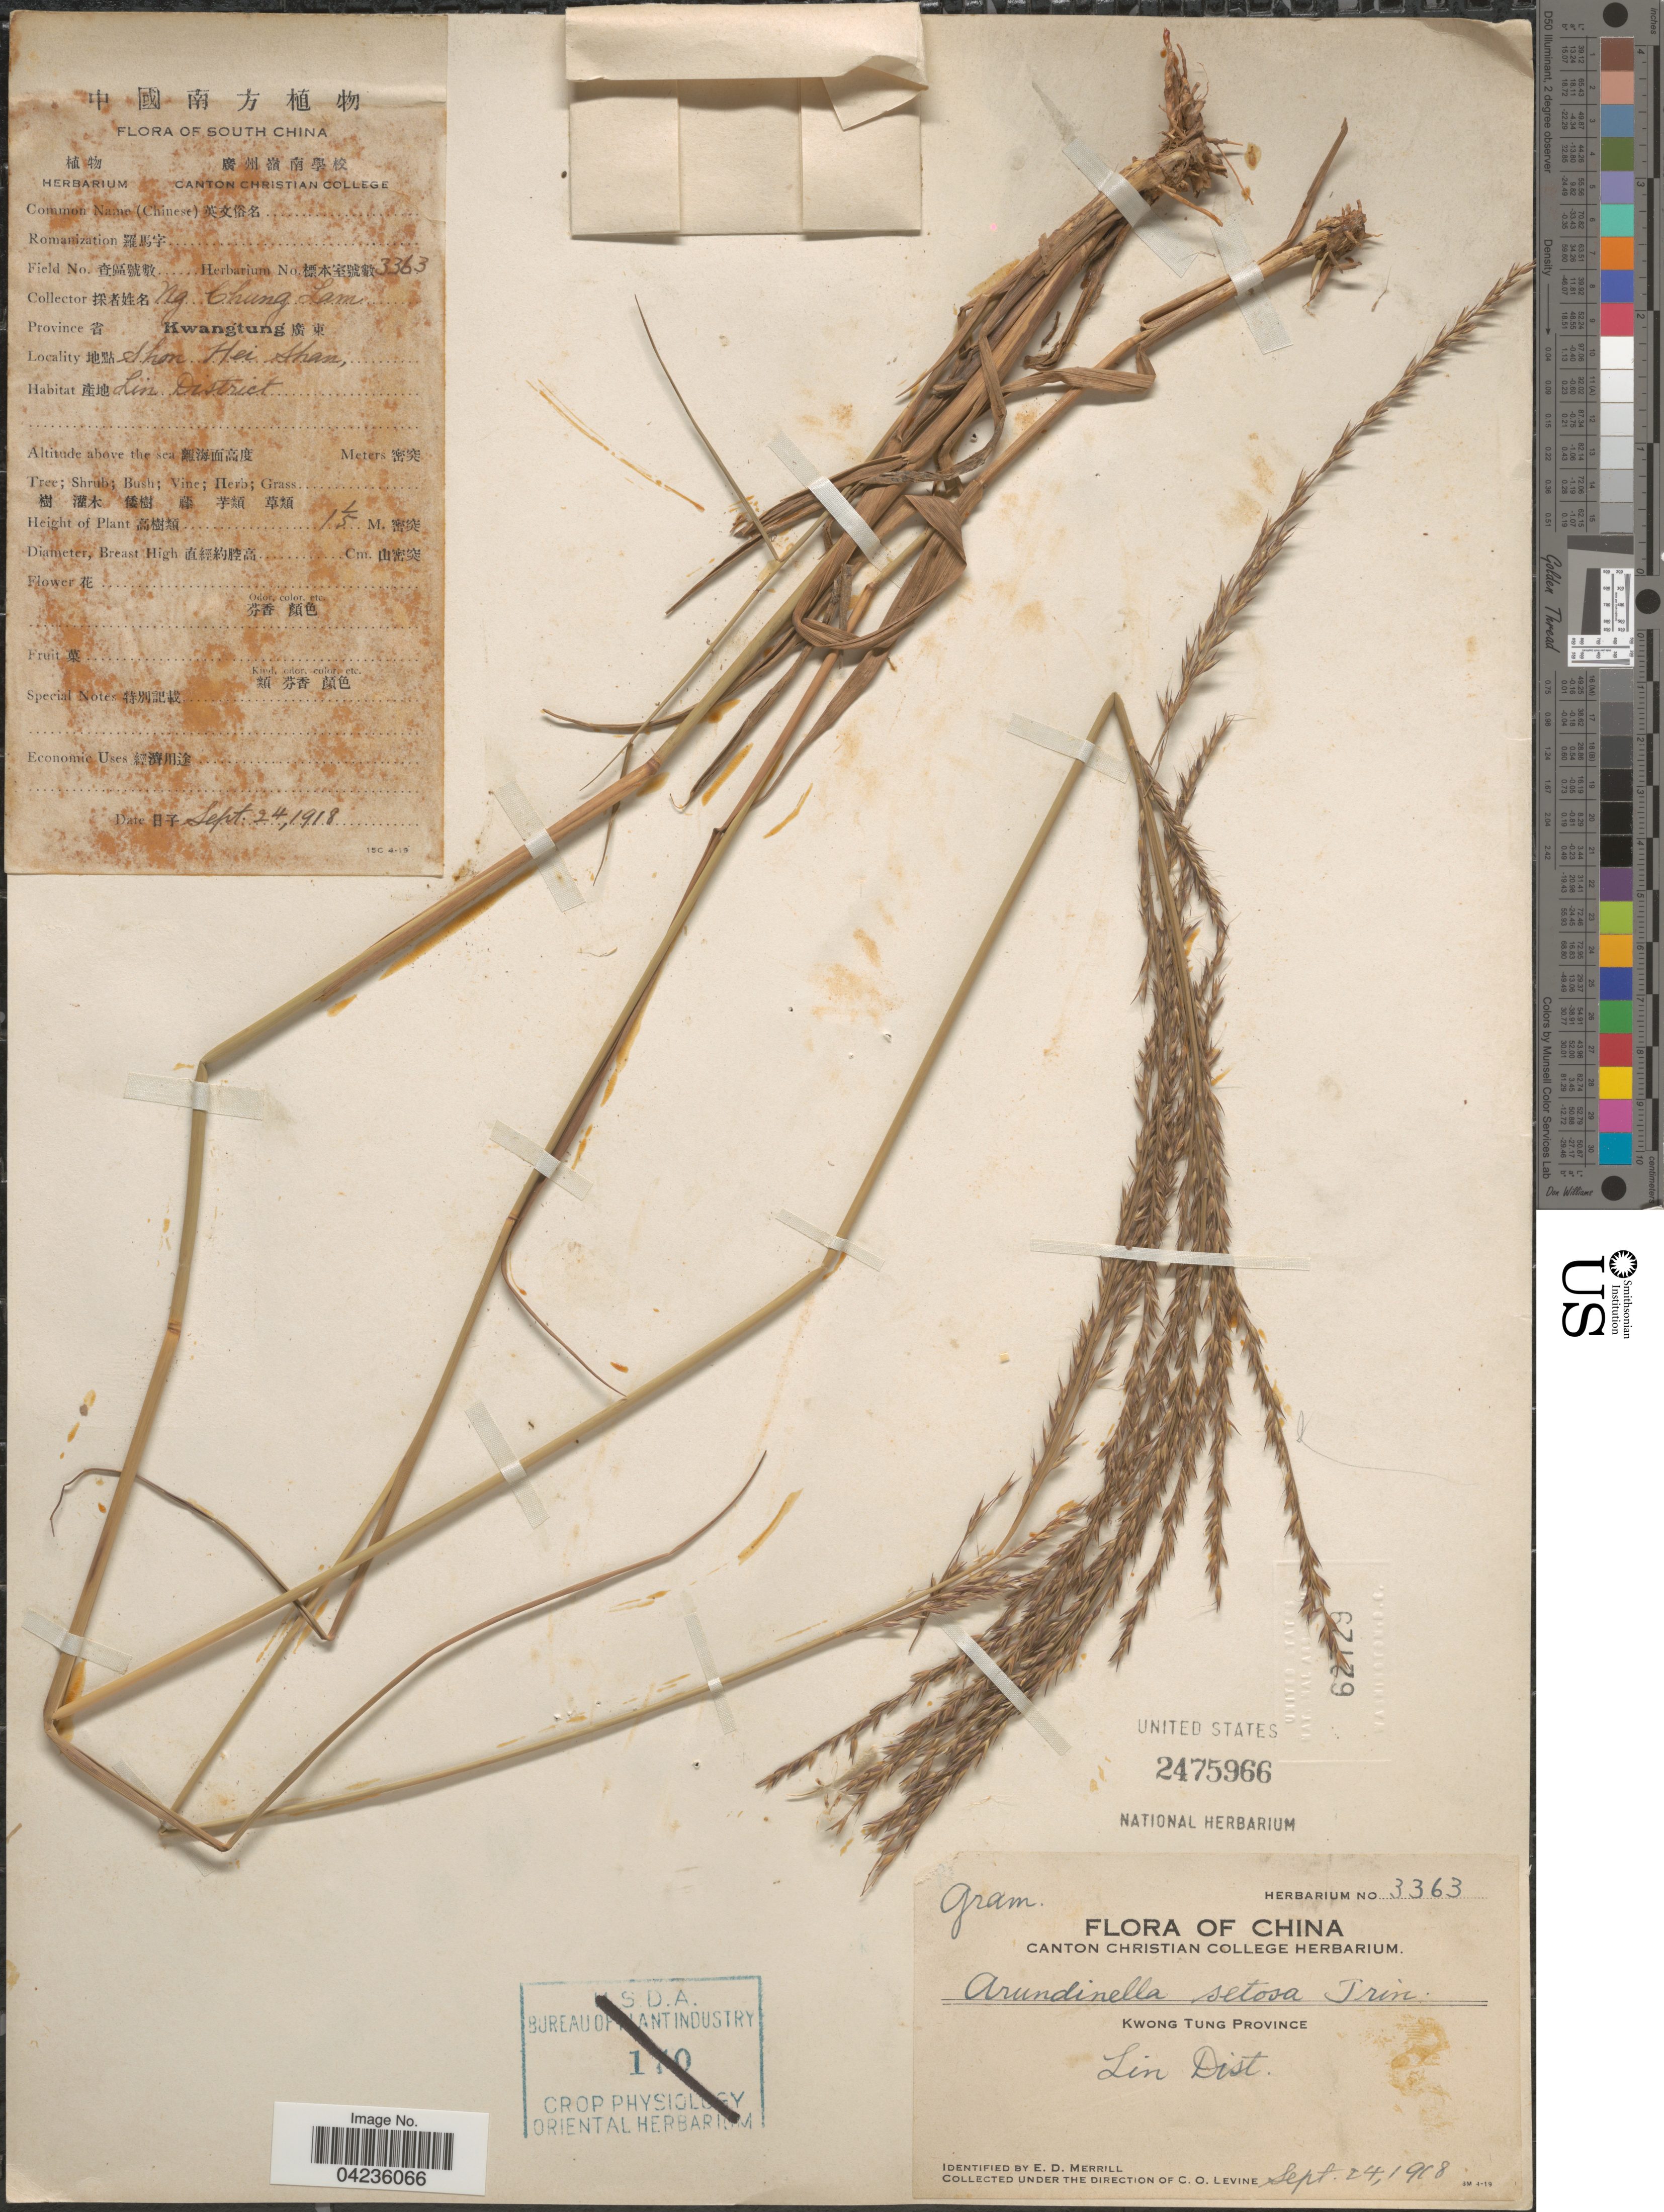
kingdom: Plantae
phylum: Tracheophyta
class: Liliopsida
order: Poales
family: Poaceae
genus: Arundinella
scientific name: Arundinella setosa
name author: Trin.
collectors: N. C. Lam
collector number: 3363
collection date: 1918-09-24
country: China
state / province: Guangdong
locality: Province [Foreign script] Kwangtung [Foreign script]. Shon Hei Shan, Lin District.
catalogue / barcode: US 2475966